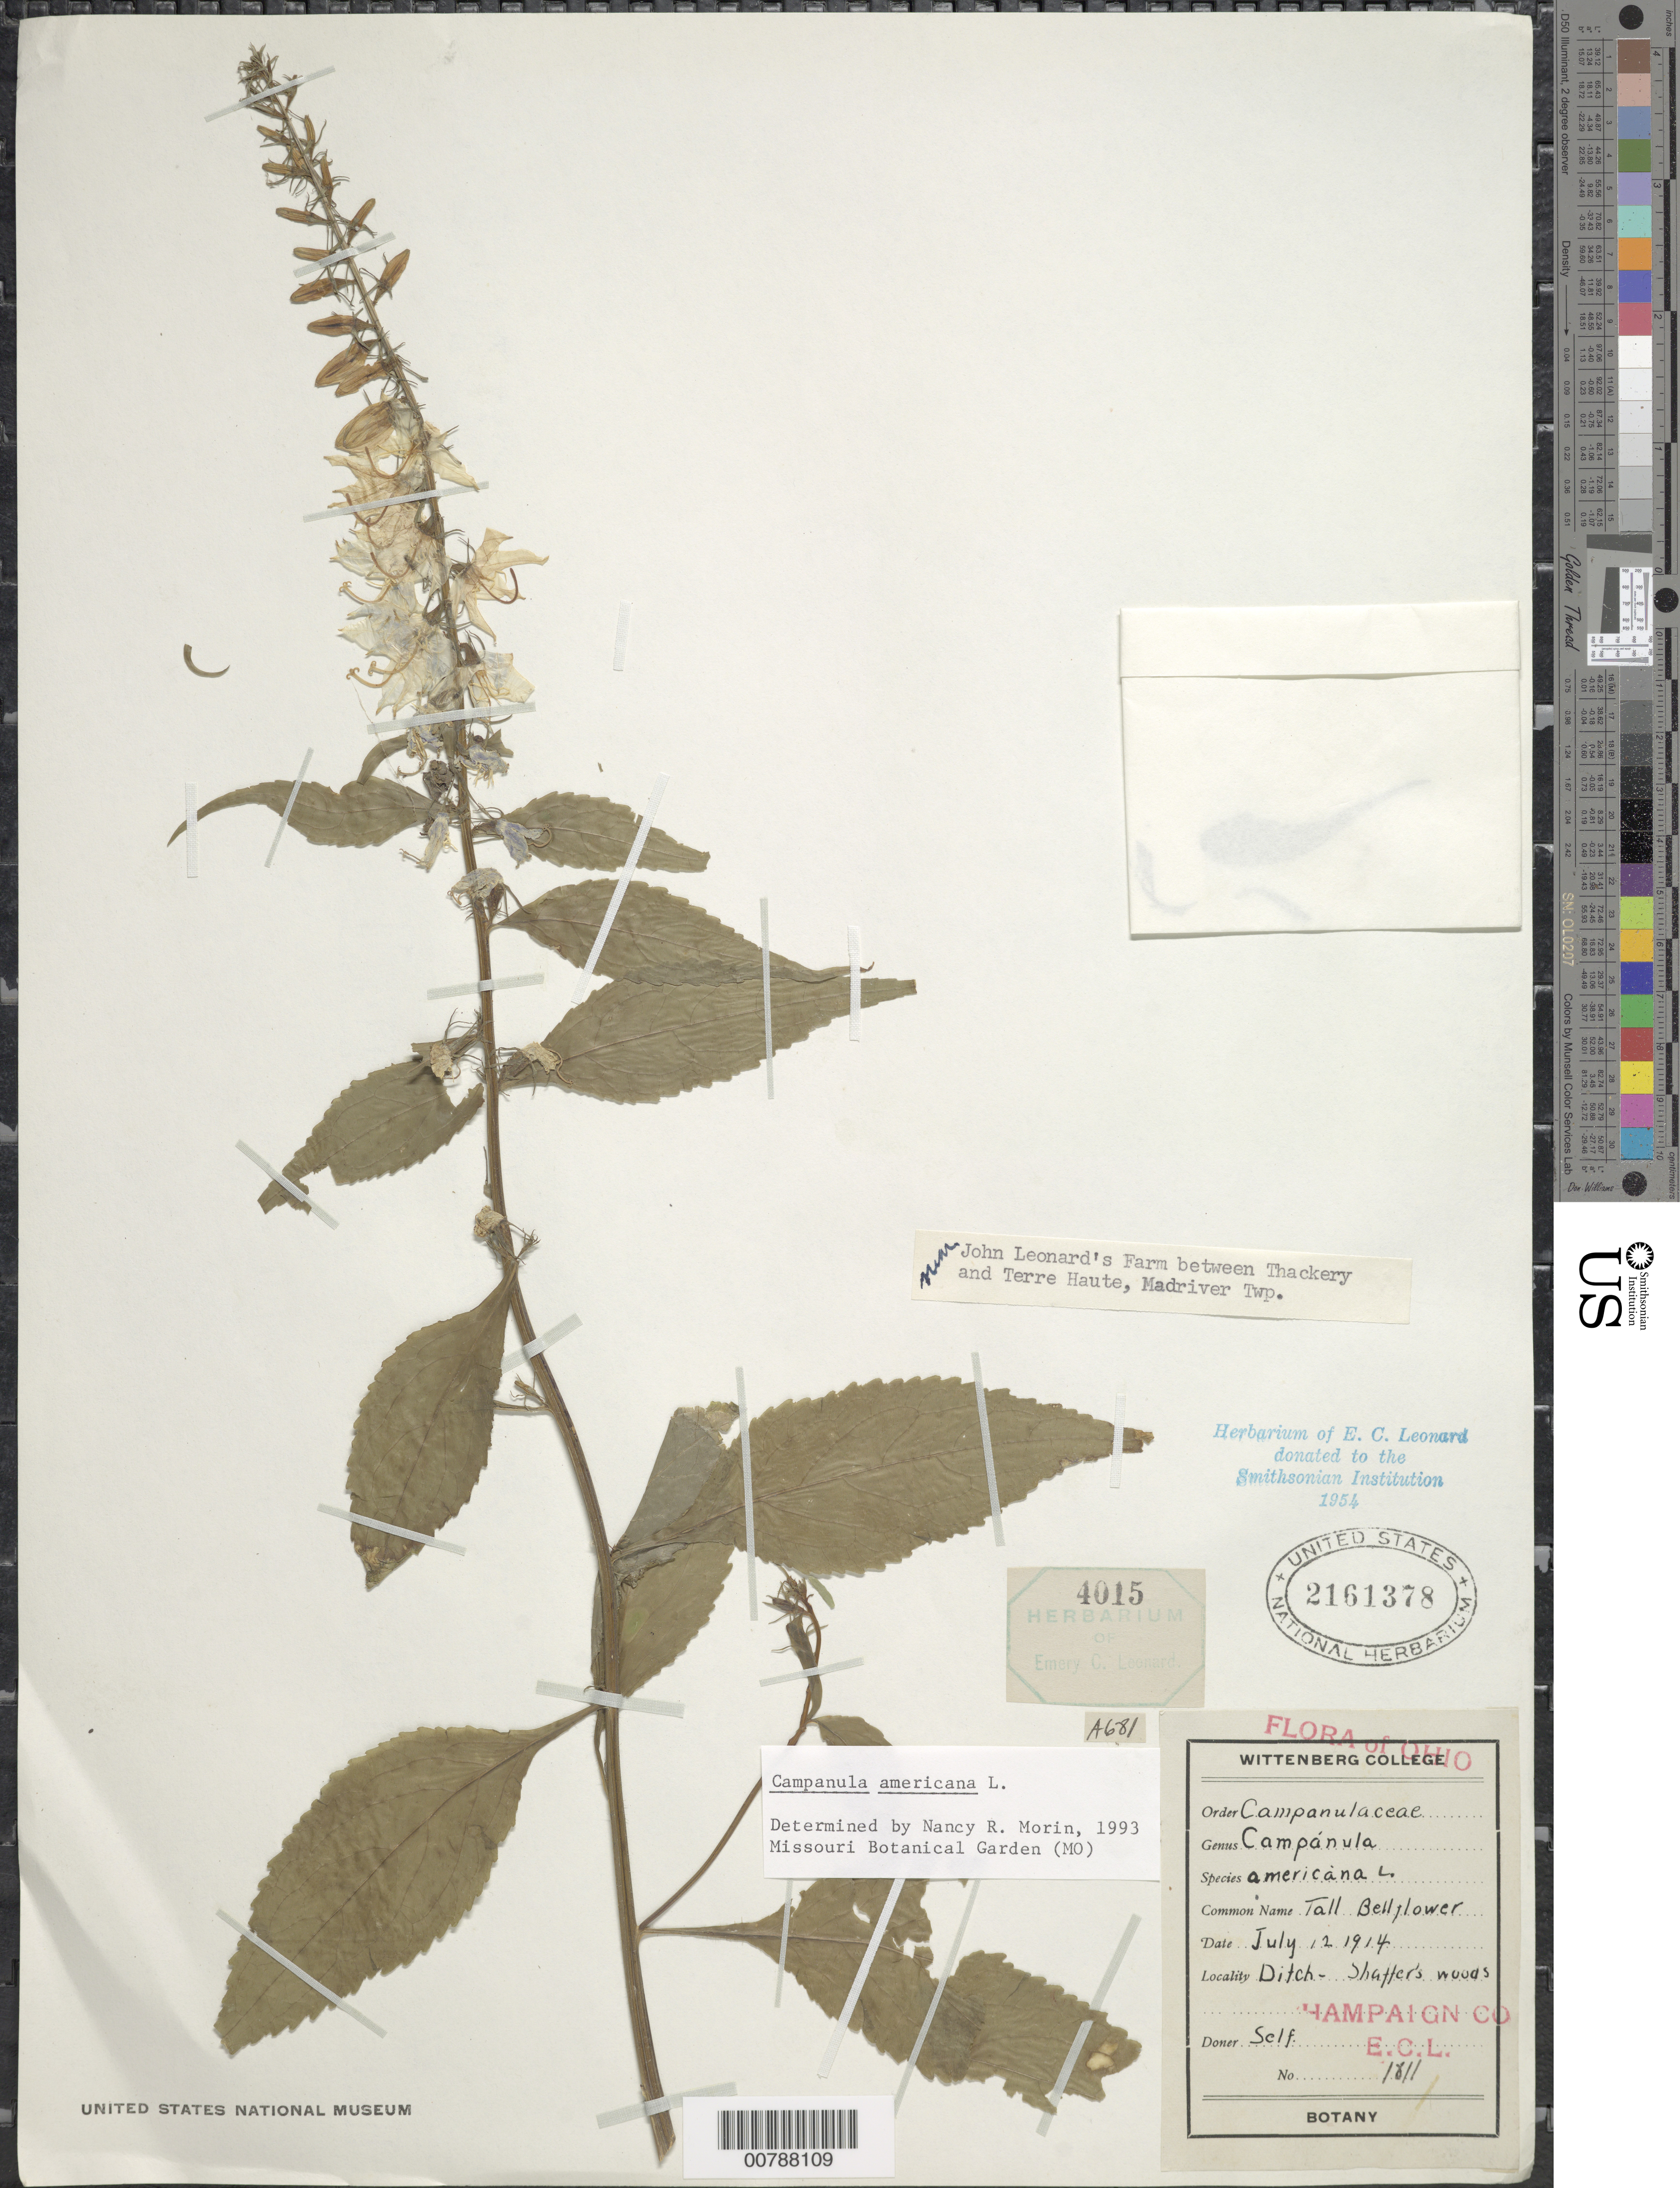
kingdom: Plantae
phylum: Tracheophyta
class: Magnoliopsida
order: Asterales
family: Campanulaceae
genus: Campanula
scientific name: Campanula americana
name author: L.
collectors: E. C. Leonard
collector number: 1811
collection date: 1914-07-12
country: United States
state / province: Ohio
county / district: Champaign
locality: Shatter's Woods.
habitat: Ditch.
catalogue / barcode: US 2161378